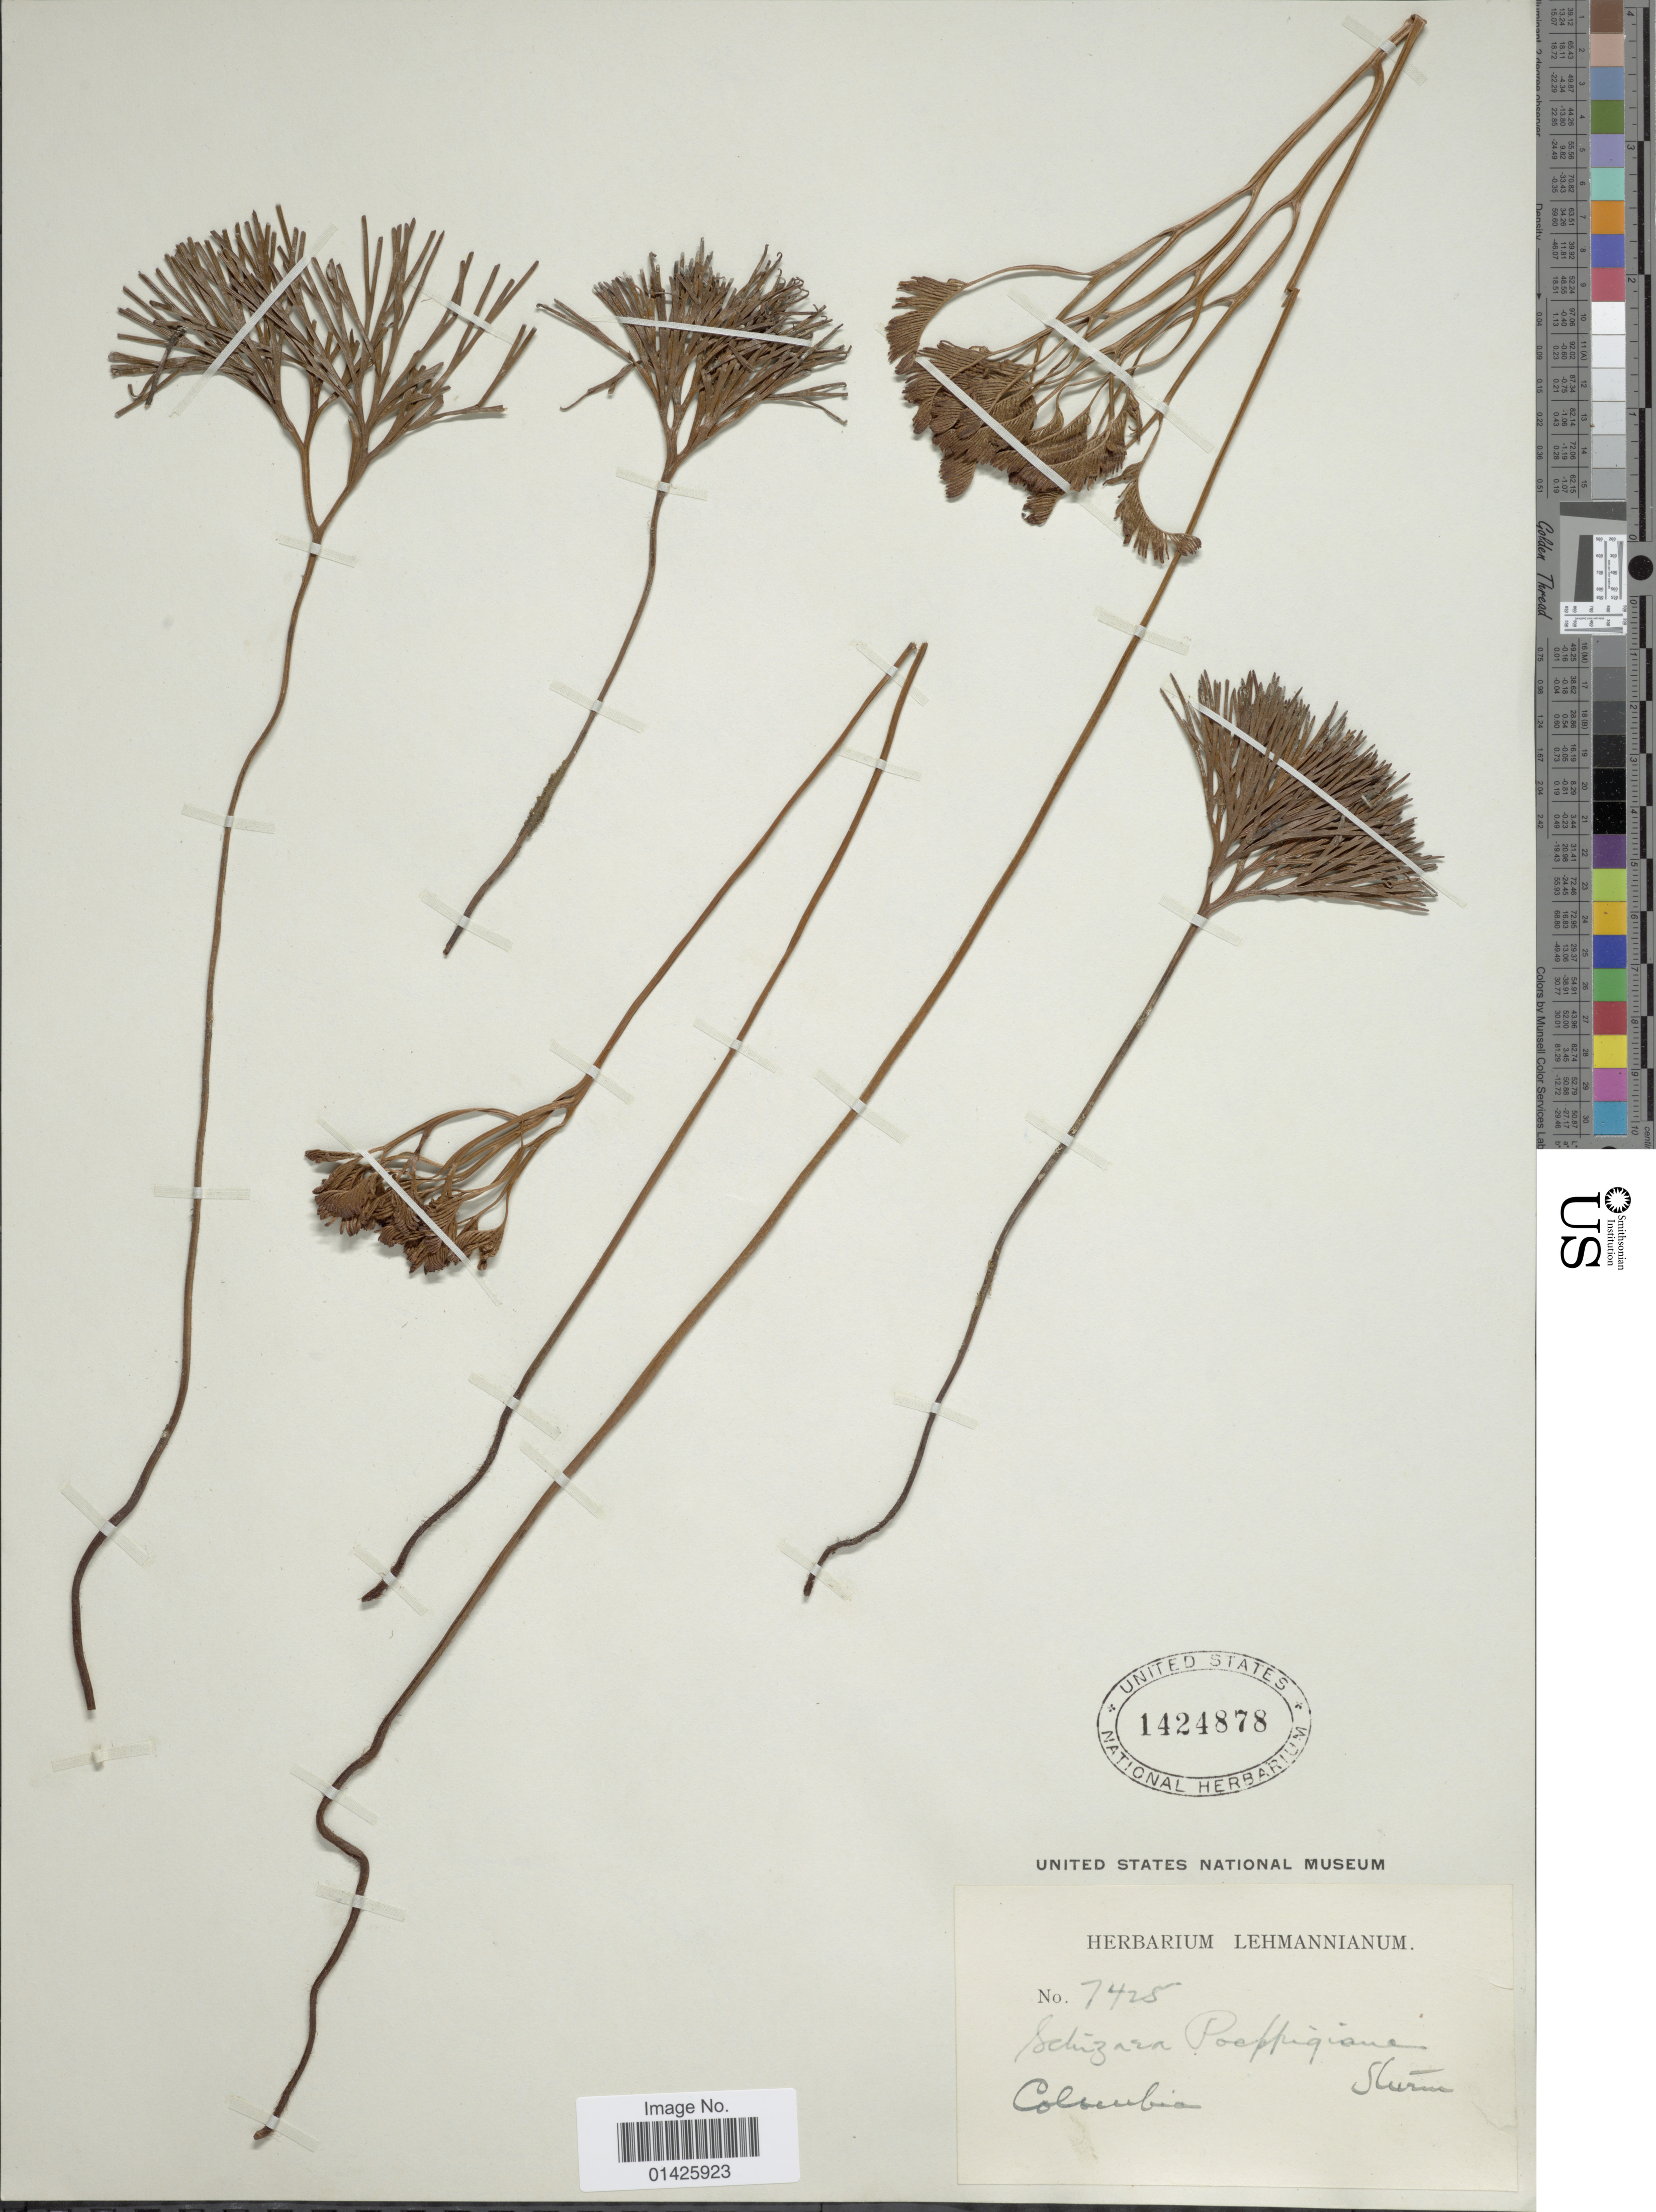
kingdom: Plantae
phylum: Tracheophyta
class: Polypodiopsida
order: Schizaeales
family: Schizaeaceae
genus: Schizaea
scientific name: Schizaea poeppigiana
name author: J.W. Sturm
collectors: ex herb. Lehmannianum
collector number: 7425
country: Colombia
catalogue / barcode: US 1424878